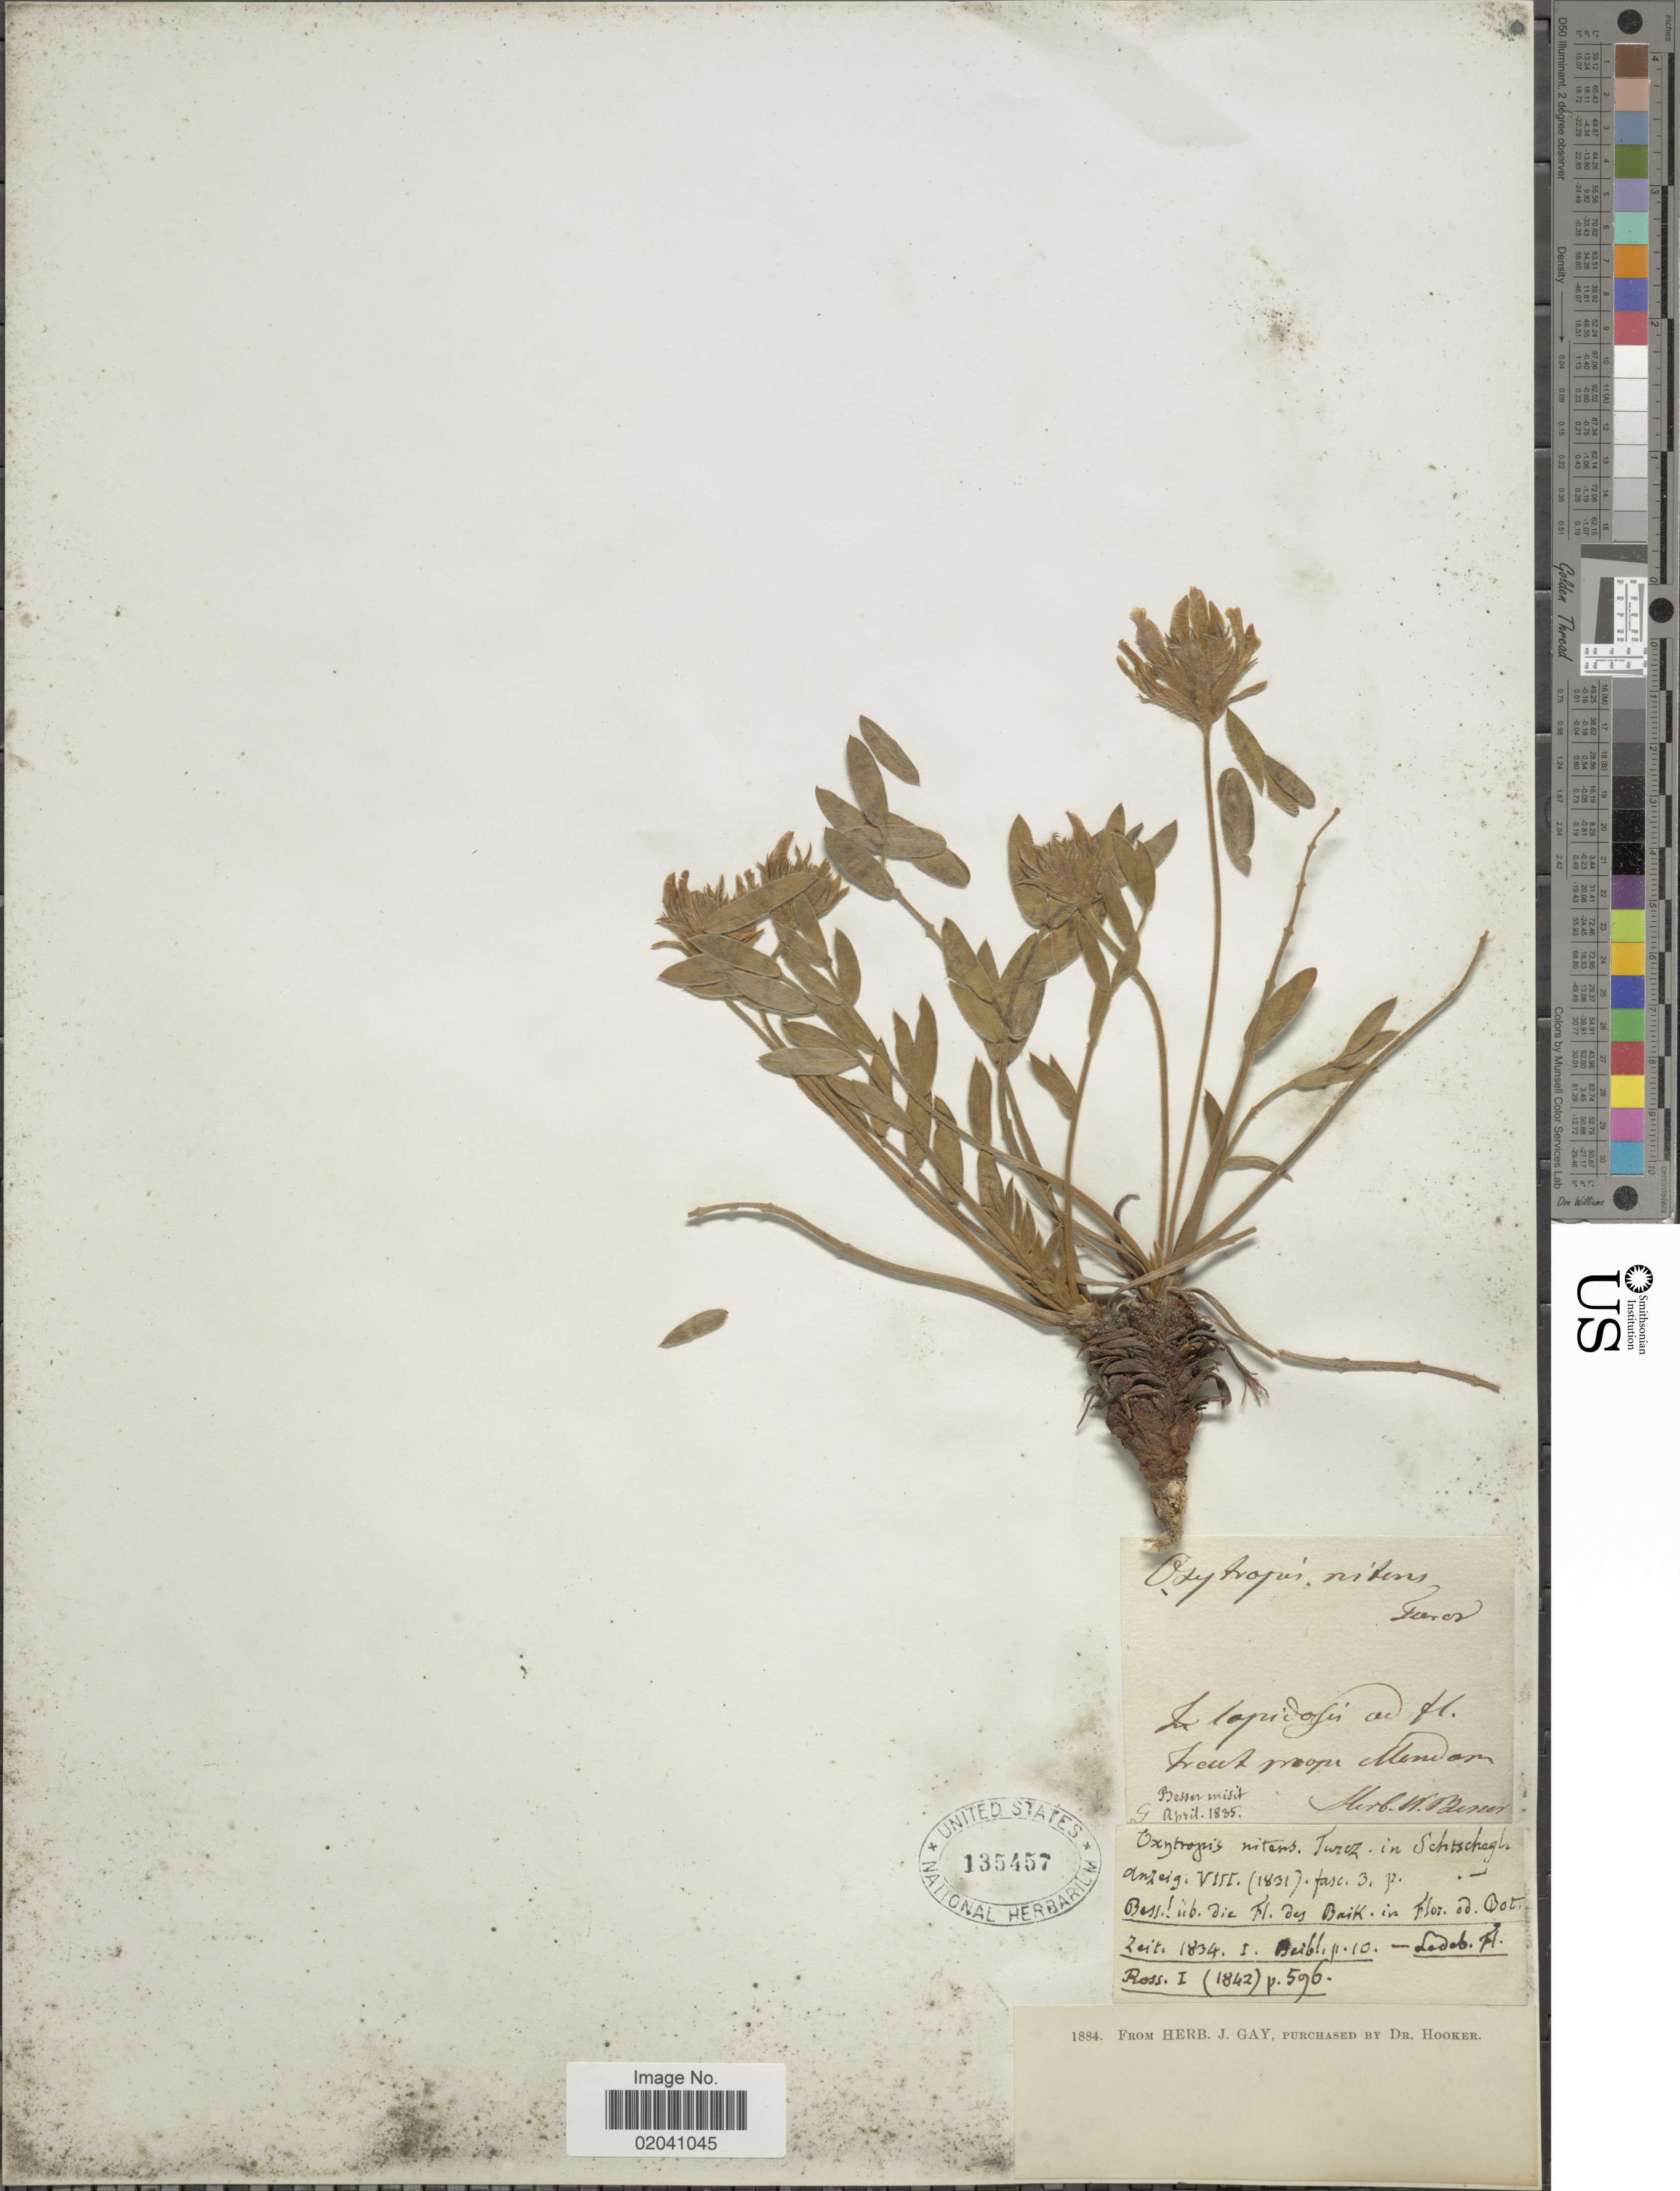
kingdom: Plantae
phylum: Tracheophyta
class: Magnoliopsida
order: Fabales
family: Fabaceae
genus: Oxytropis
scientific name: Oxytropis nitens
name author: Turcz.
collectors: ex Herb. W. Besser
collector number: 596?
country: Iran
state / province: Sistan and Baluchistan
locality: Freut prope Mendion [interpreted]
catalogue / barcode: US 135457